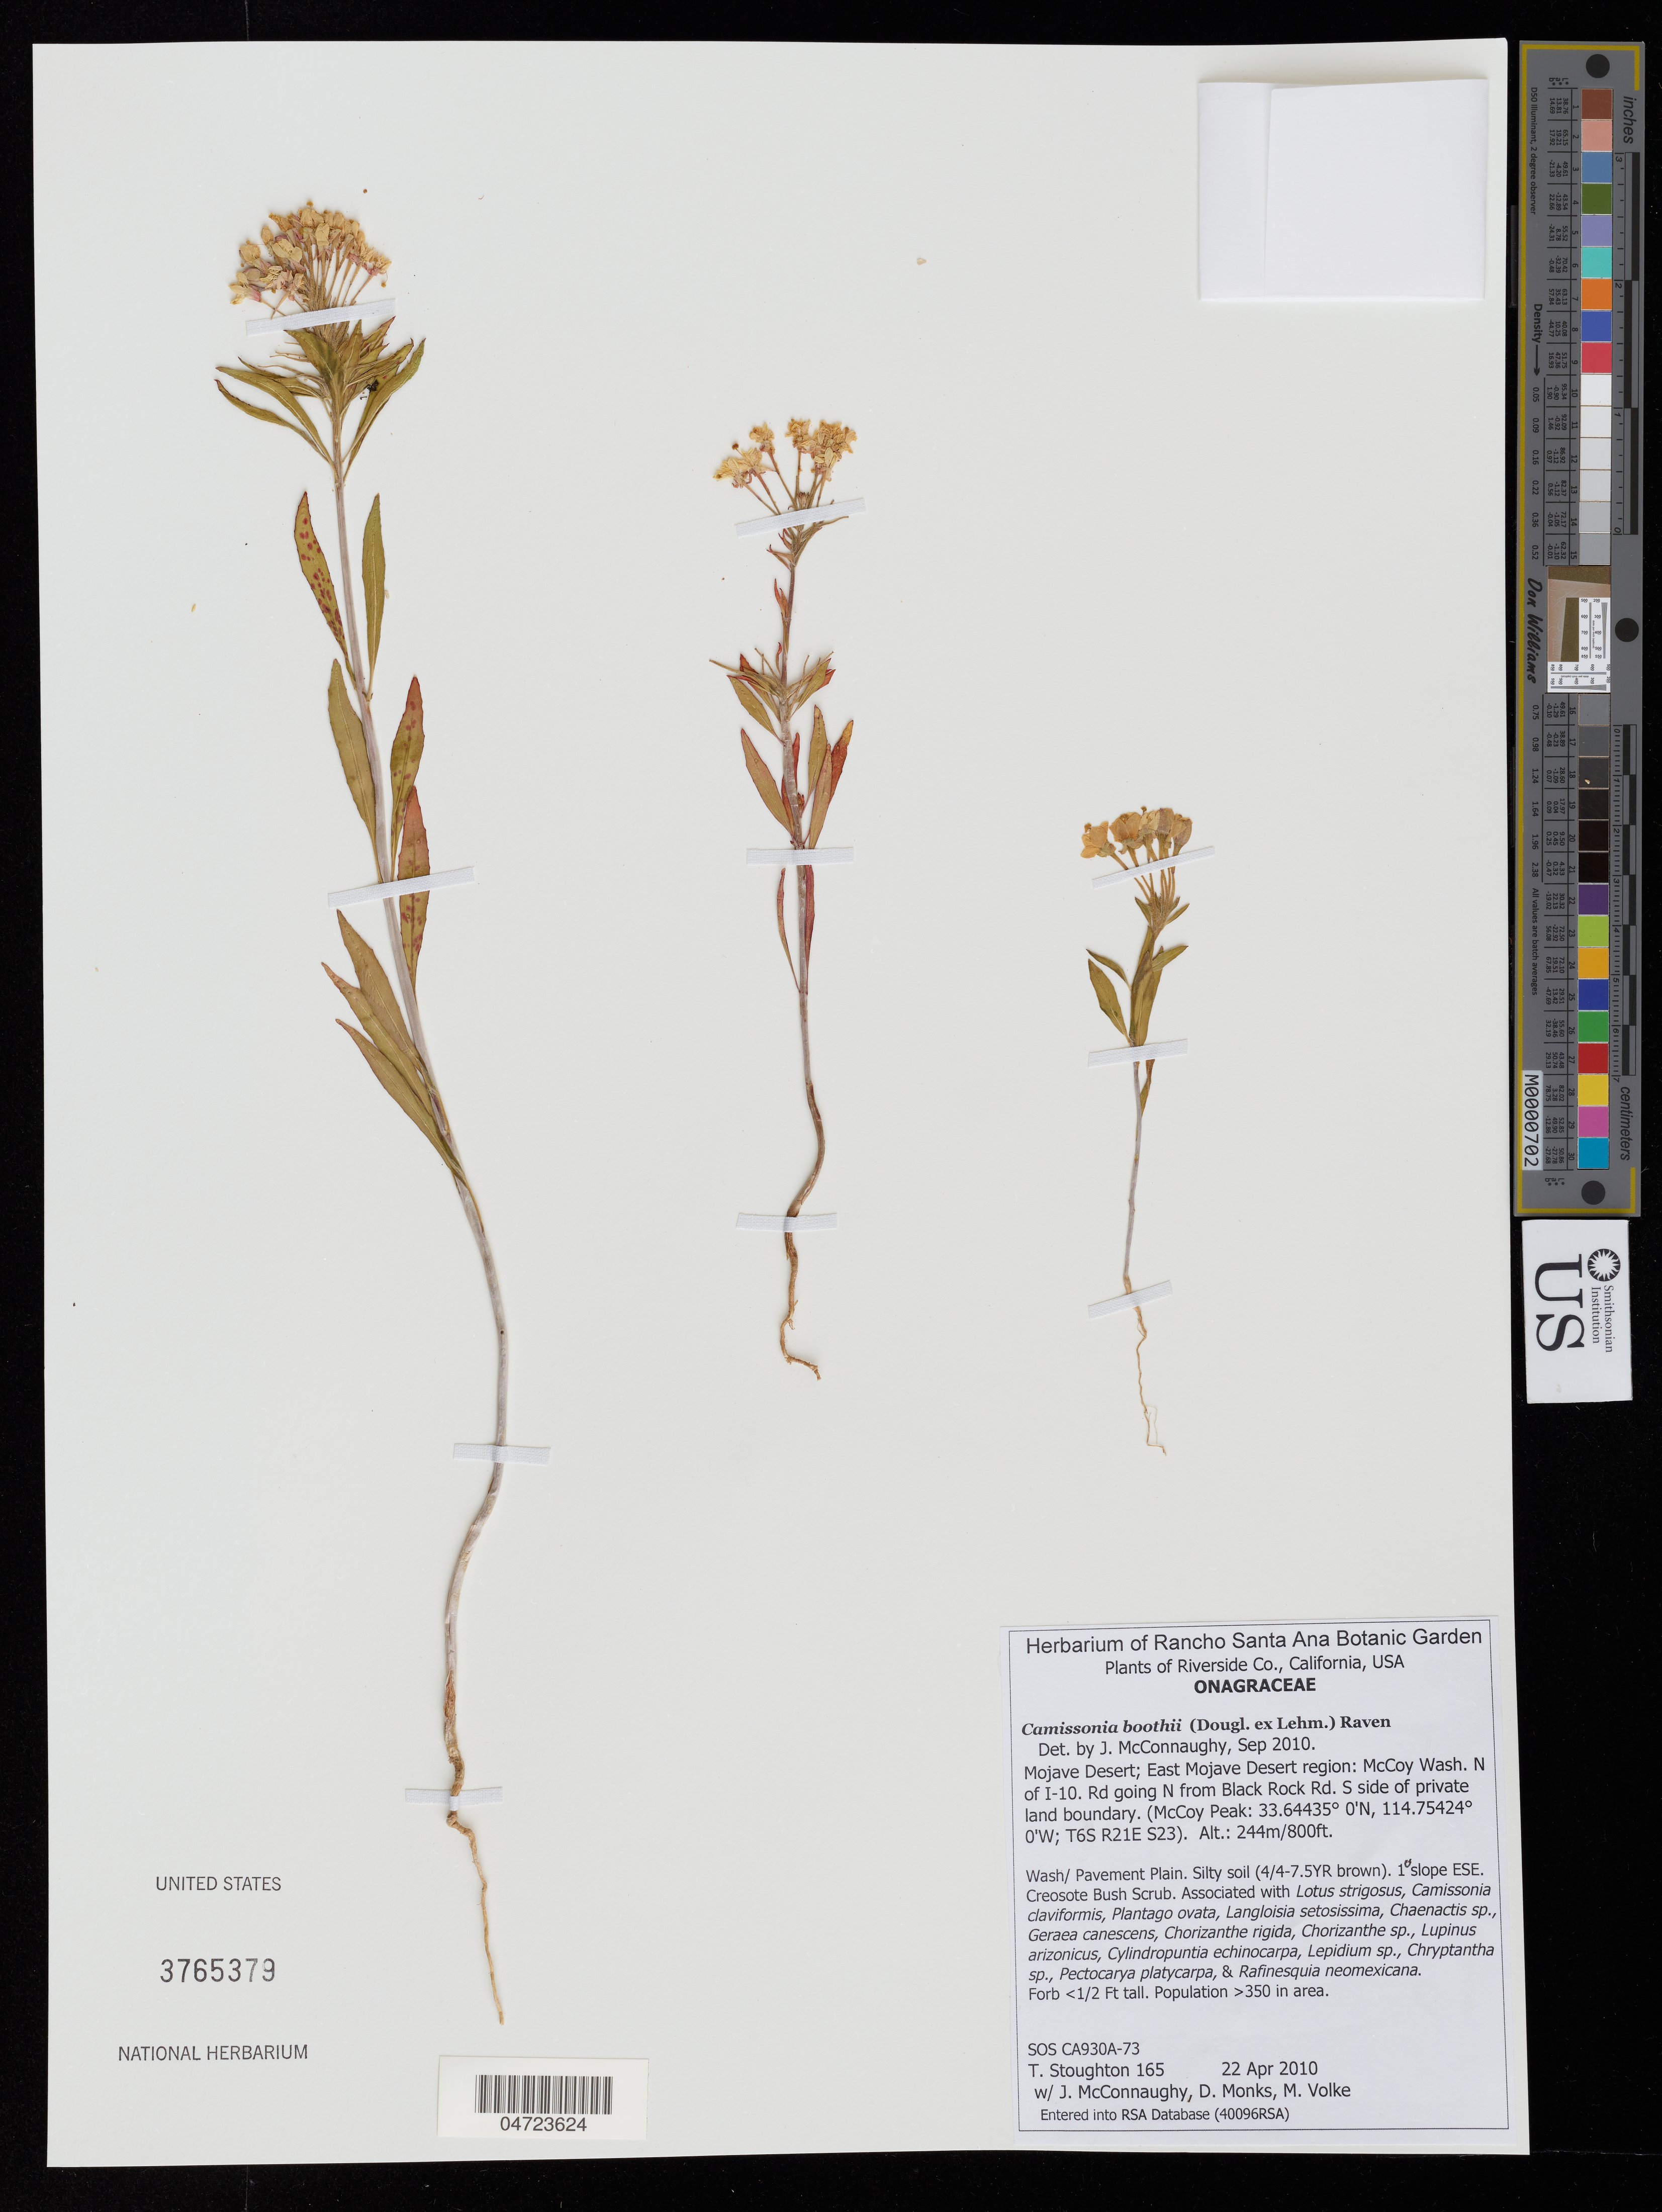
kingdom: Plantae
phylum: Tracheophyta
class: Magnoliopsida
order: Myrtales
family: Onagraceae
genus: Camissonia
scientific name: Camissonia boothii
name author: (Douglas) P.H. Raven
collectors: T. Stoughton, J. McConnaughy, D. Monks & M. Volke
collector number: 165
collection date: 2010-04-22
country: United States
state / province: California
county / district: Riverside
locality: Riverside Co. Mojave Desert; East Mojave Desert region: McCoy Wash. N of I-10. Rd going N from Black Rock Rd. S side of private land boundary. (McCoy Peak: T6S R21E S23).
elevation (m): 244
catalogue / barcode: US 3765379